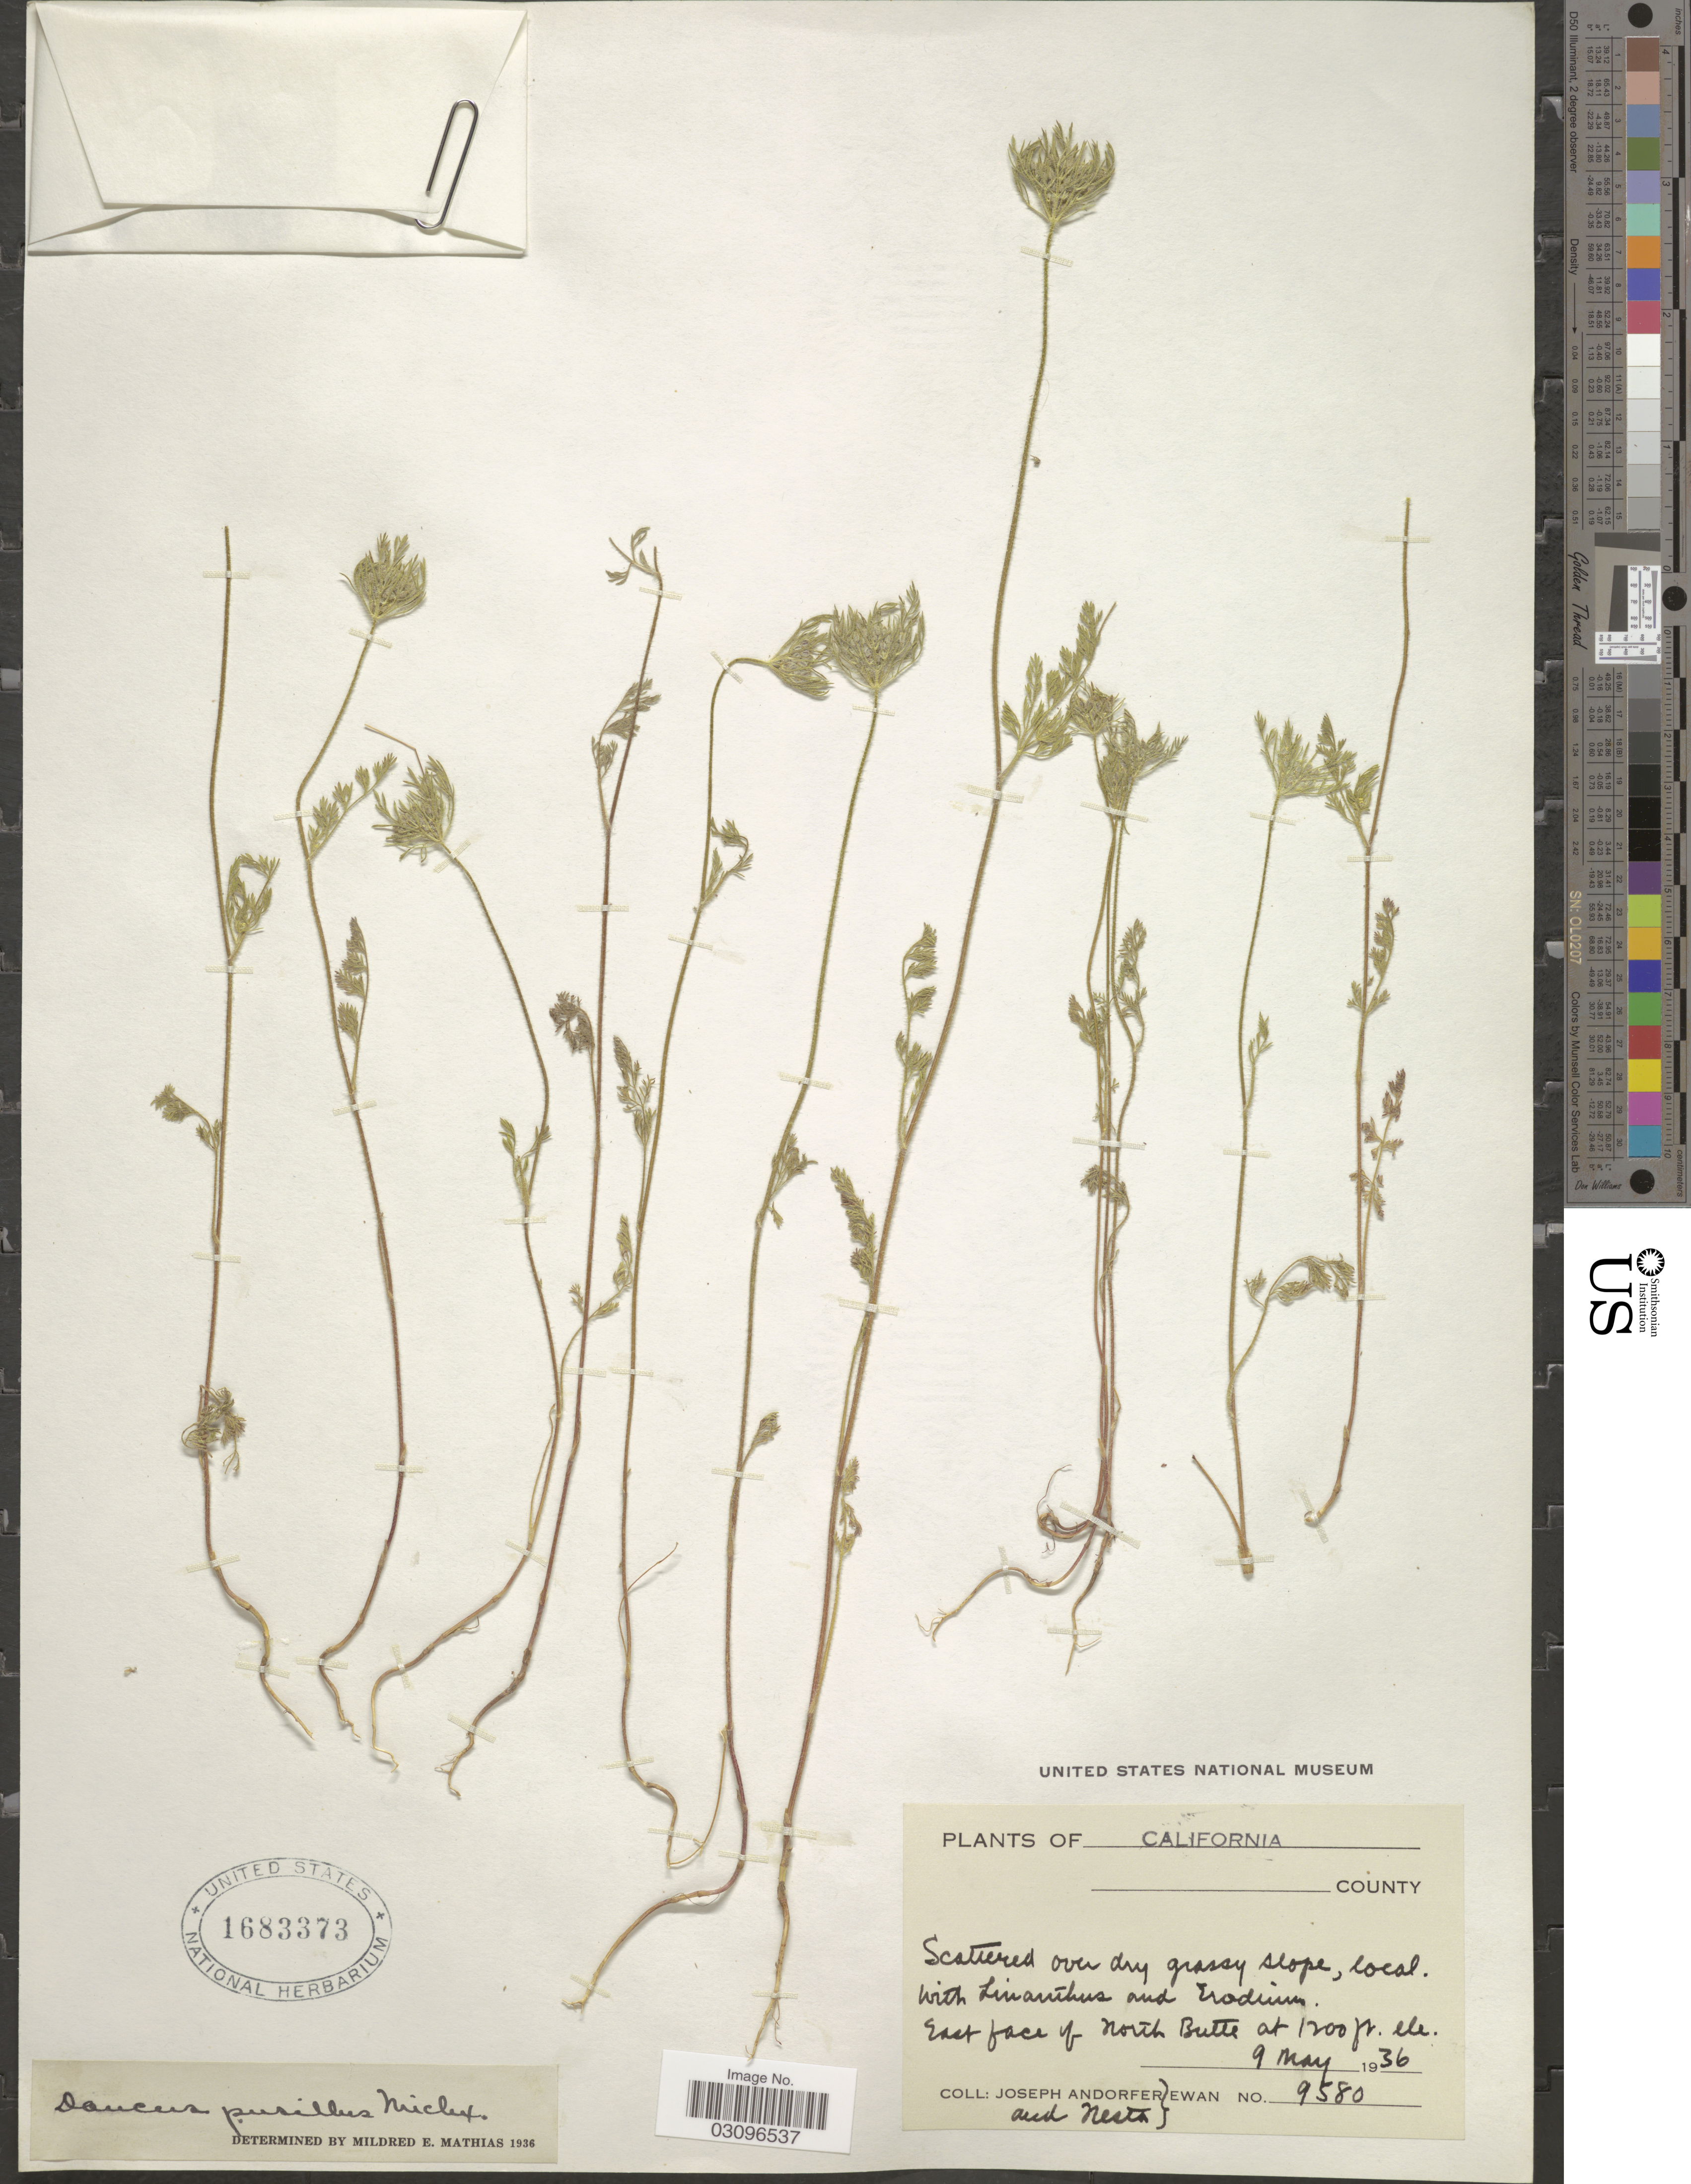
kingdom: Plantae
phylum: Tracheophyta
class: Magnoliopsida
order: Apiales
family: Apiaceae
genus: Daucus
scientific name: Daucus pusillus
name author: Michx.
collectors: J. A. Ewan & Nesta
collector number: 9580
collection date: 1936-05-09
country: United States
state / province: California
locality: East face of north Butte.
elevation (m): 366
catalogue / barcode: US 1683373